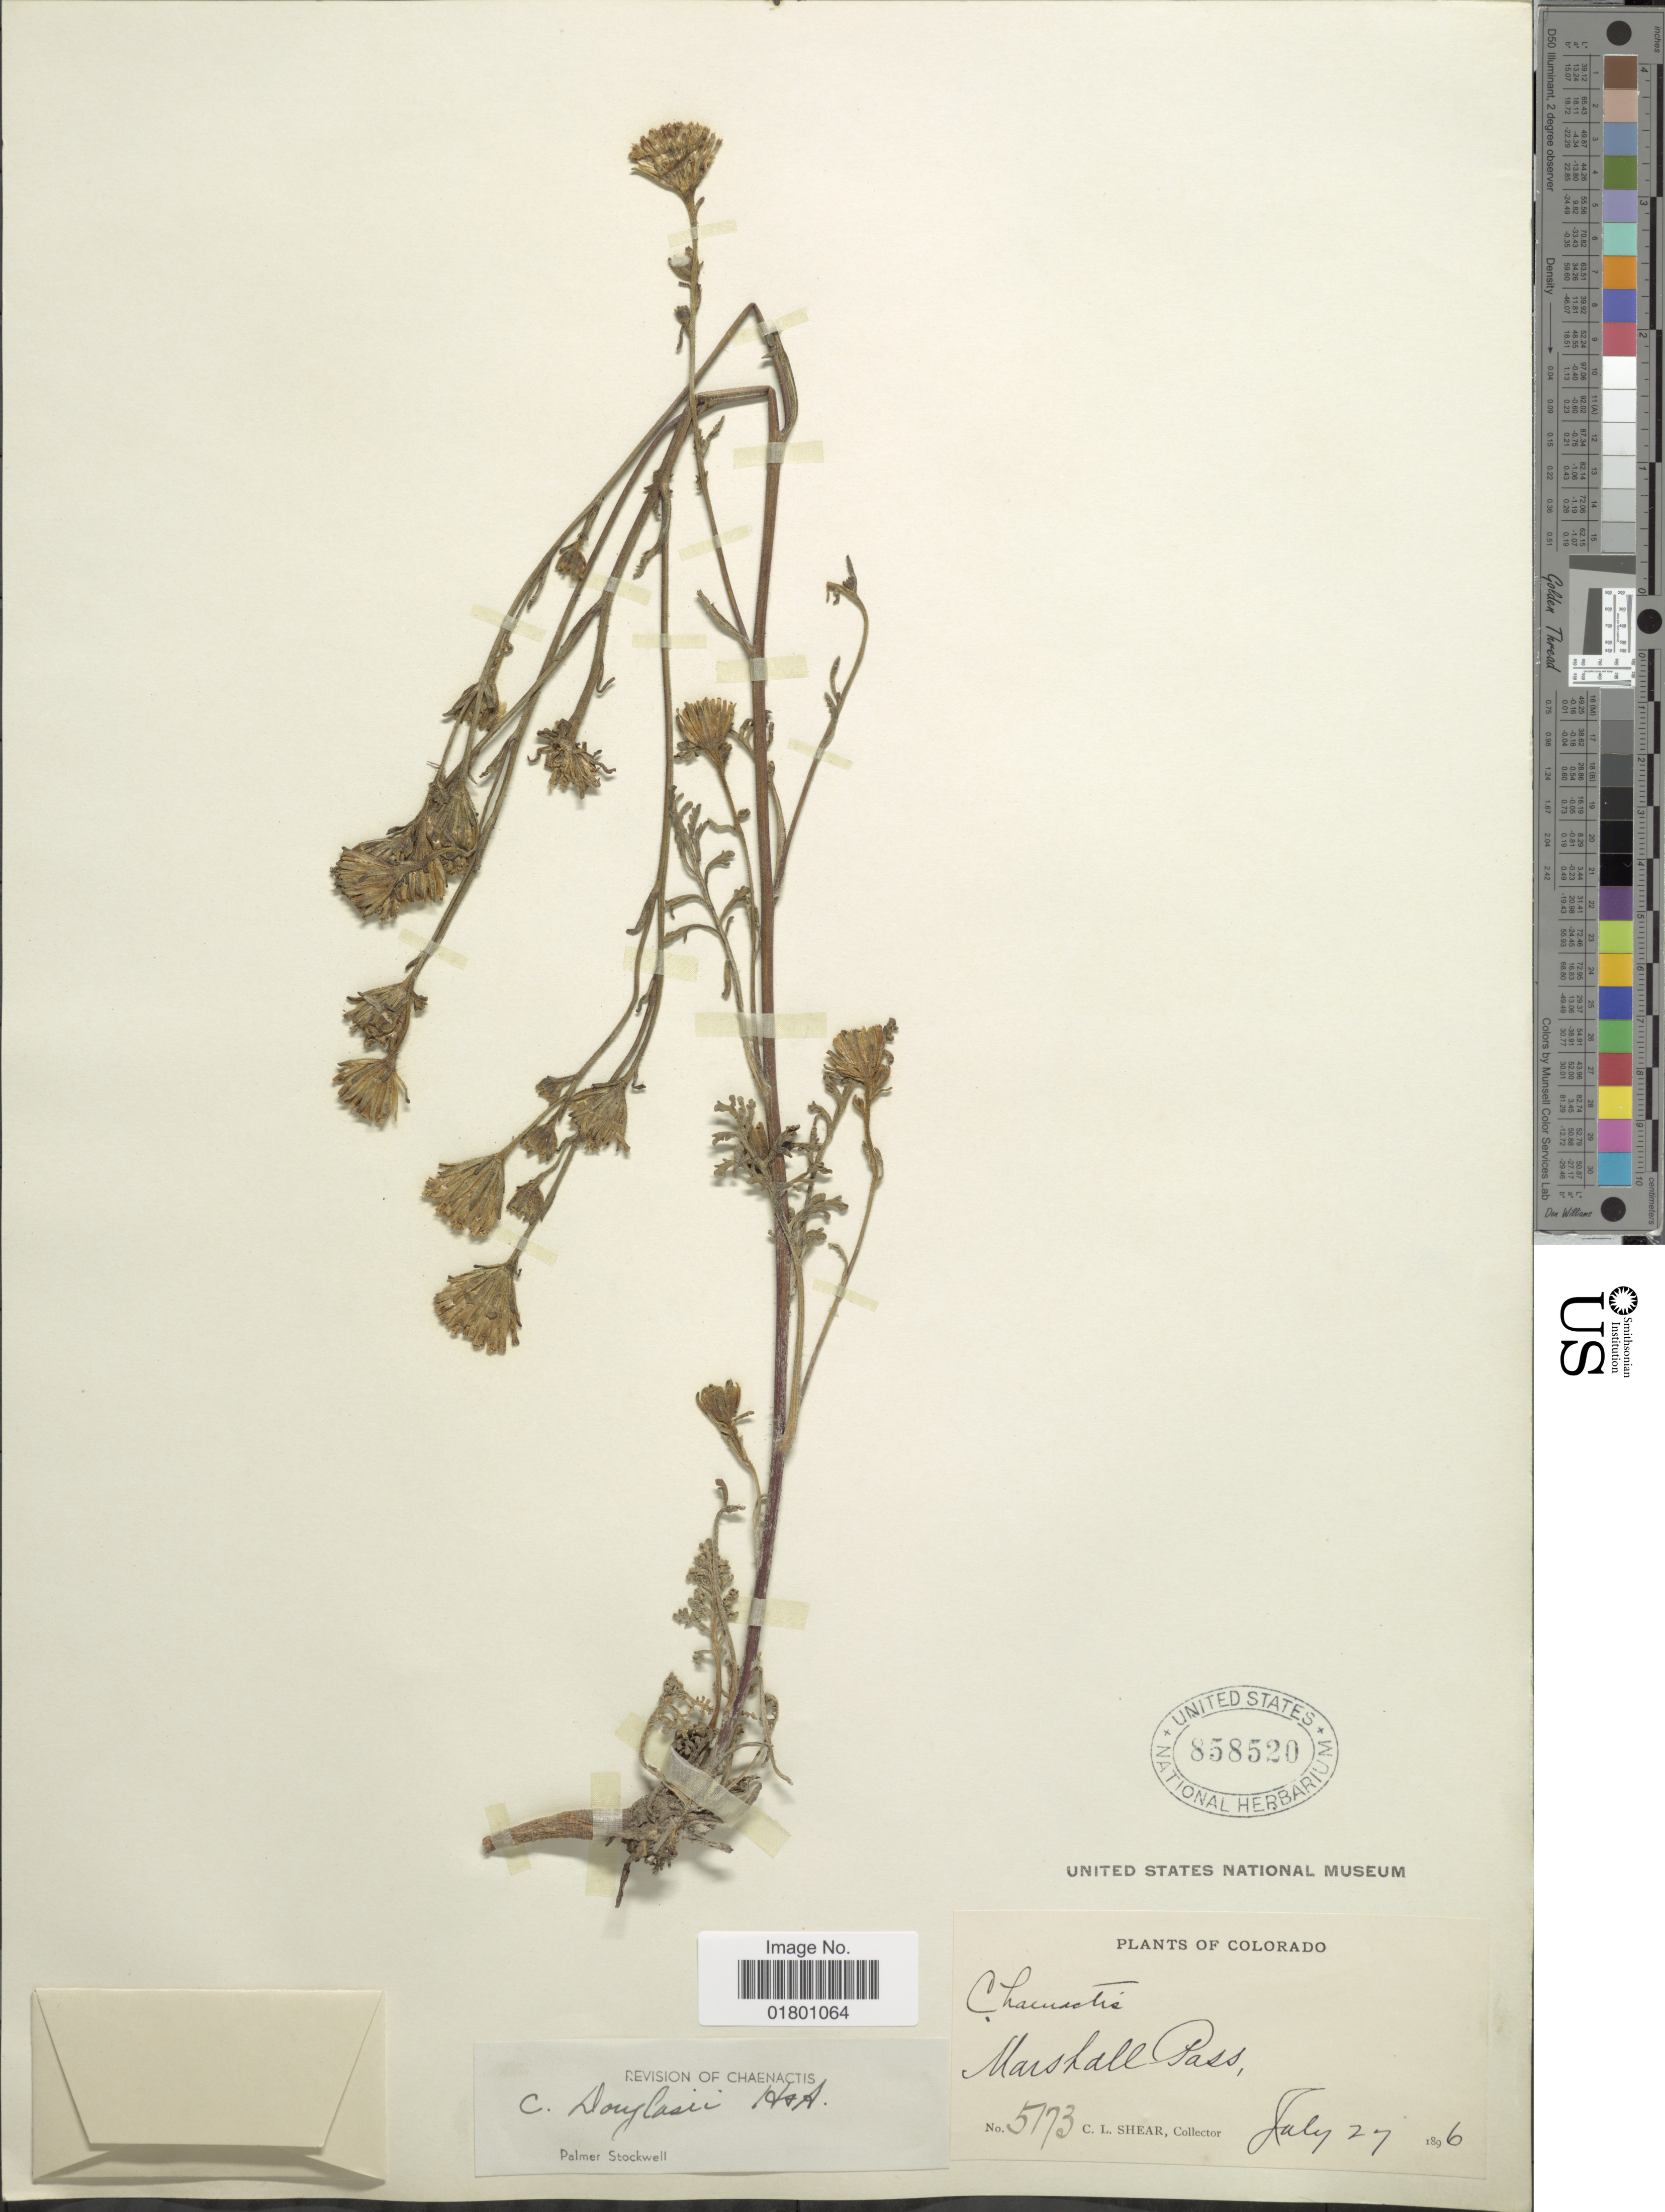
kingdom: Plantae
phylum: Tracheophyta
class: Magnoliopsida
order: Asterales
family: Asteraceae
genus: Chaenactis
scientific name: Chaenactis douglasii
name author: Hook. & Arn.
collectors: C. L. Shear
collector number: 5173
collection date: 1896-07-27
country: United States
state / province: Colorado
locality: Marshall Pass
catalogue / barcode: US 858520